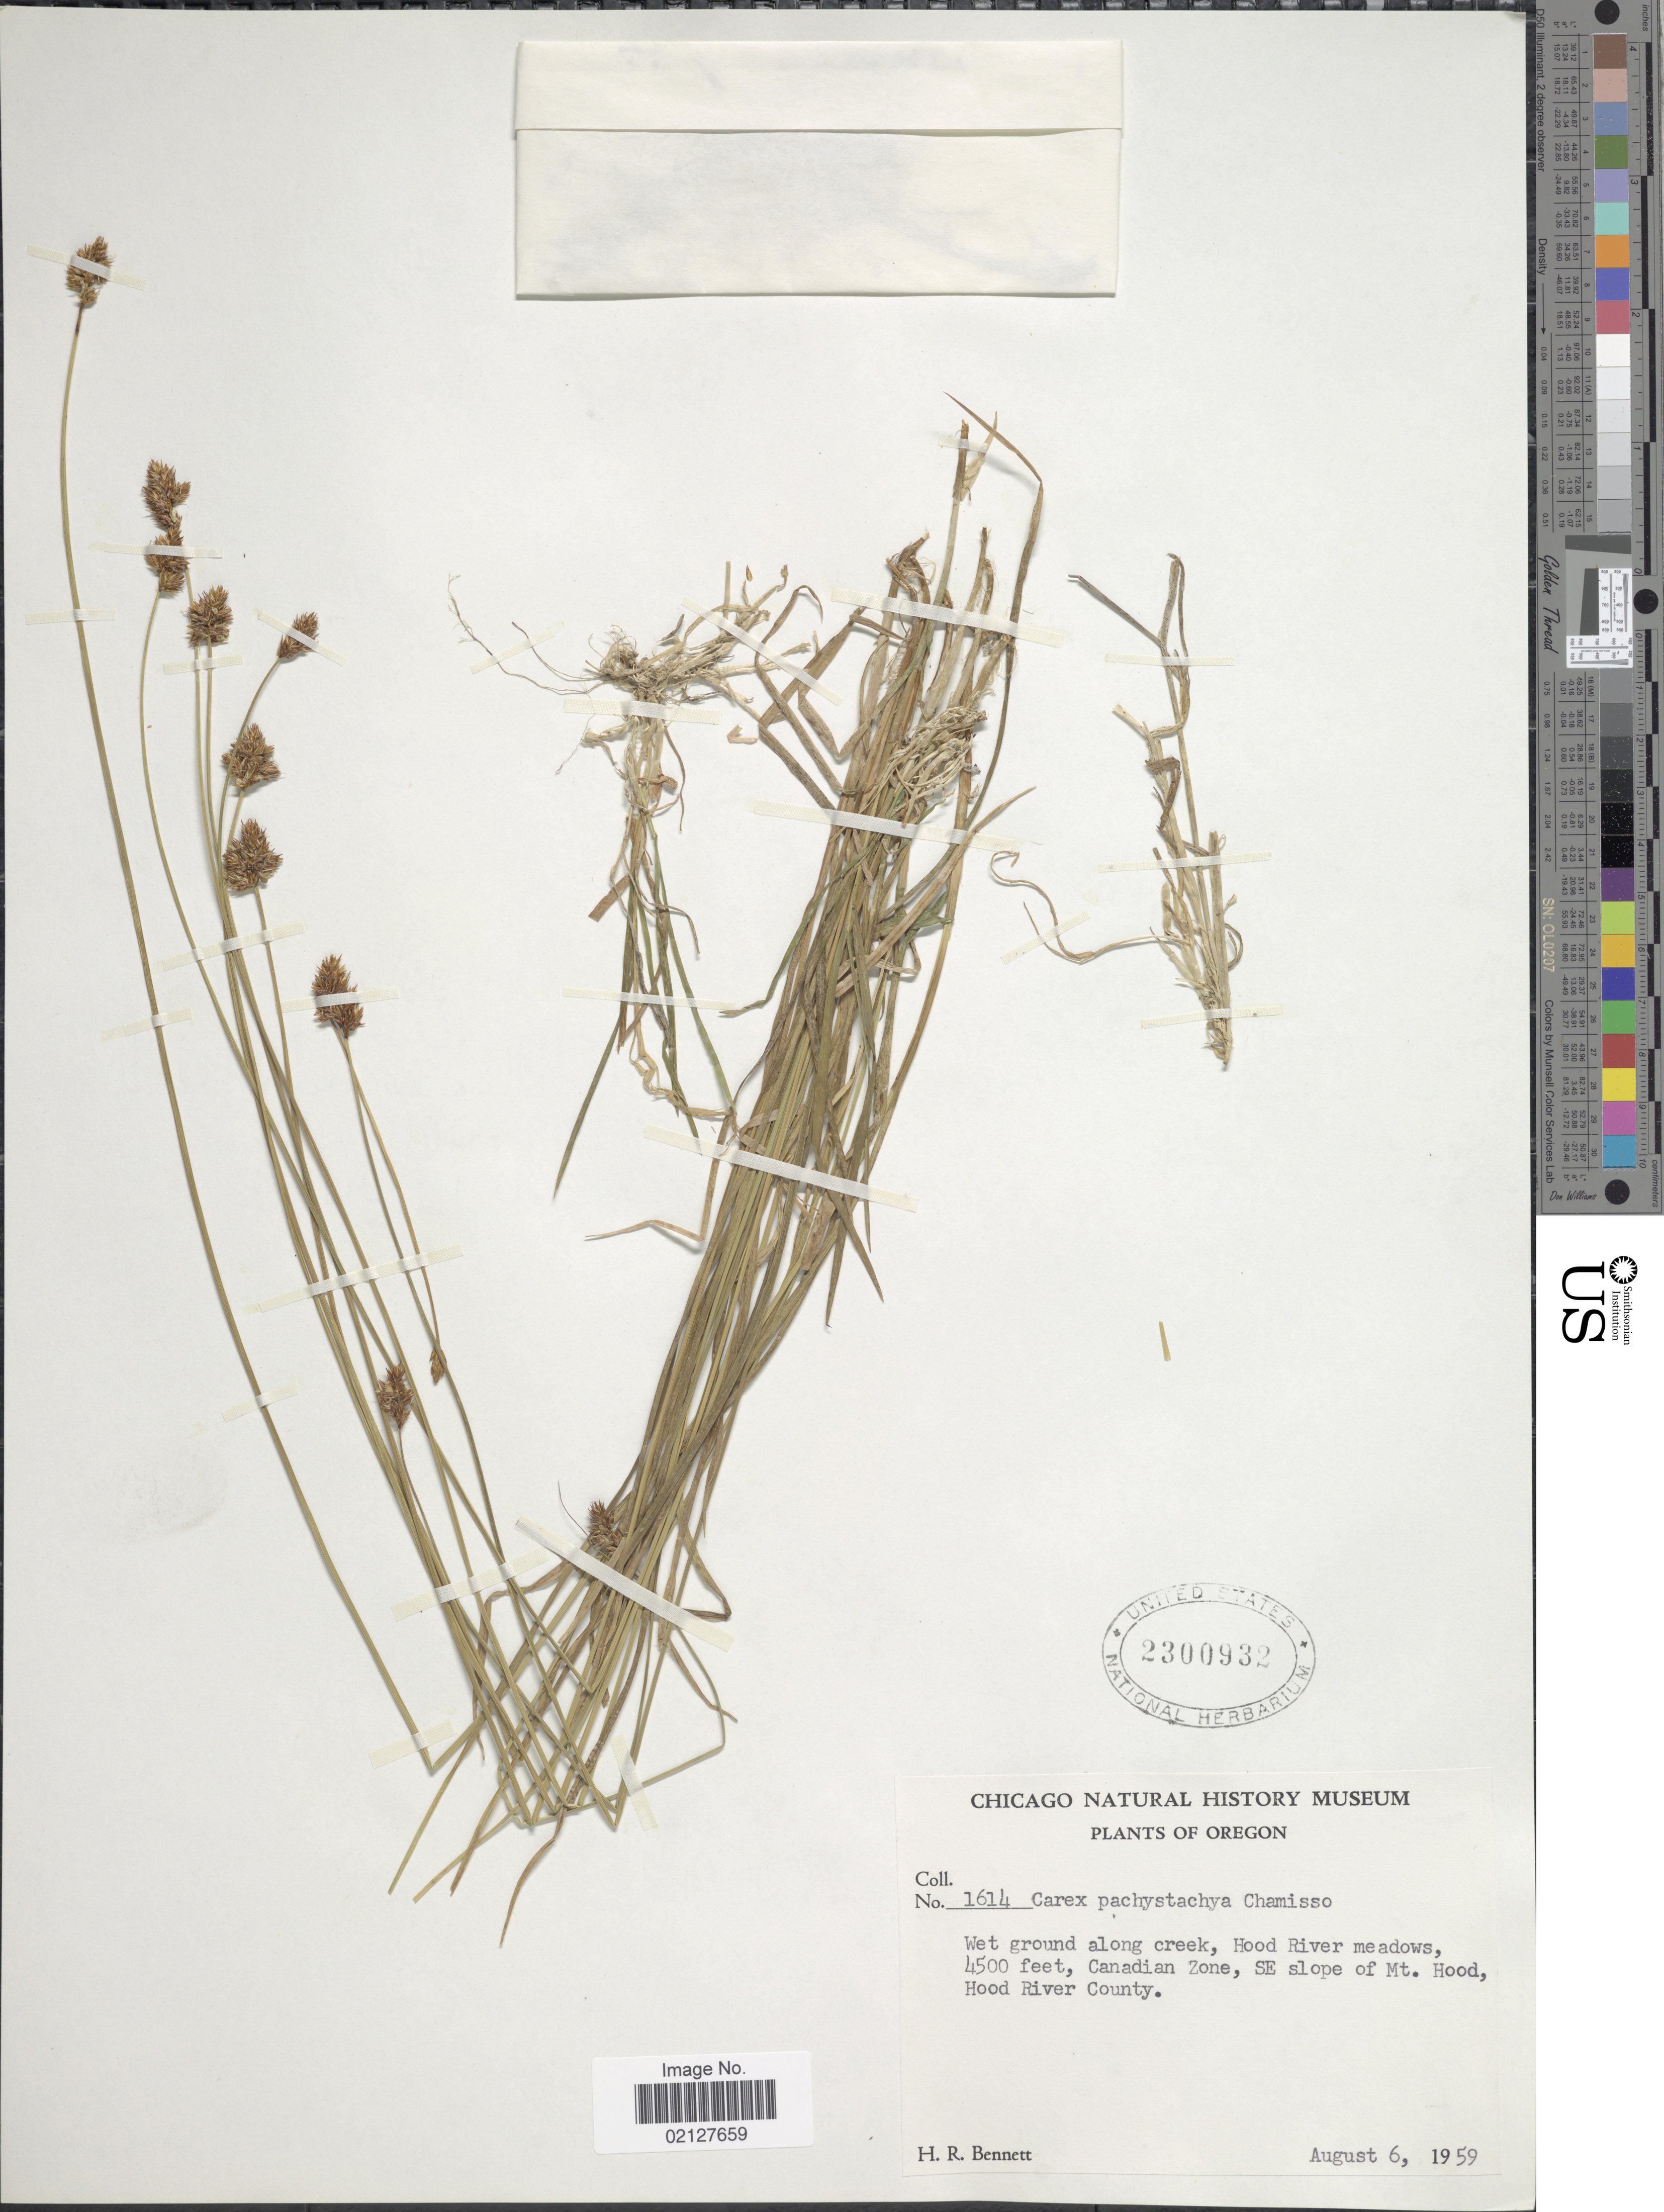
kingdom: Plantae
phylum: Tracheophyta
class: Liliopsida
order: Poales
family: Cyperaceae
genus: Carex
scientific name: Carex pachystachya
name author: Cham. ex Steud.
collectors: H. R. Bennett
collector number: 1614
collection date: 1959-08-06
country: United States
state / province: Oregon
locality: Along creek, Hood River meadows, Canadian Zone, SE slope of Mt. Hood, Hood River County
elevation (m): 1372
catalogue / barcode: US 2300932